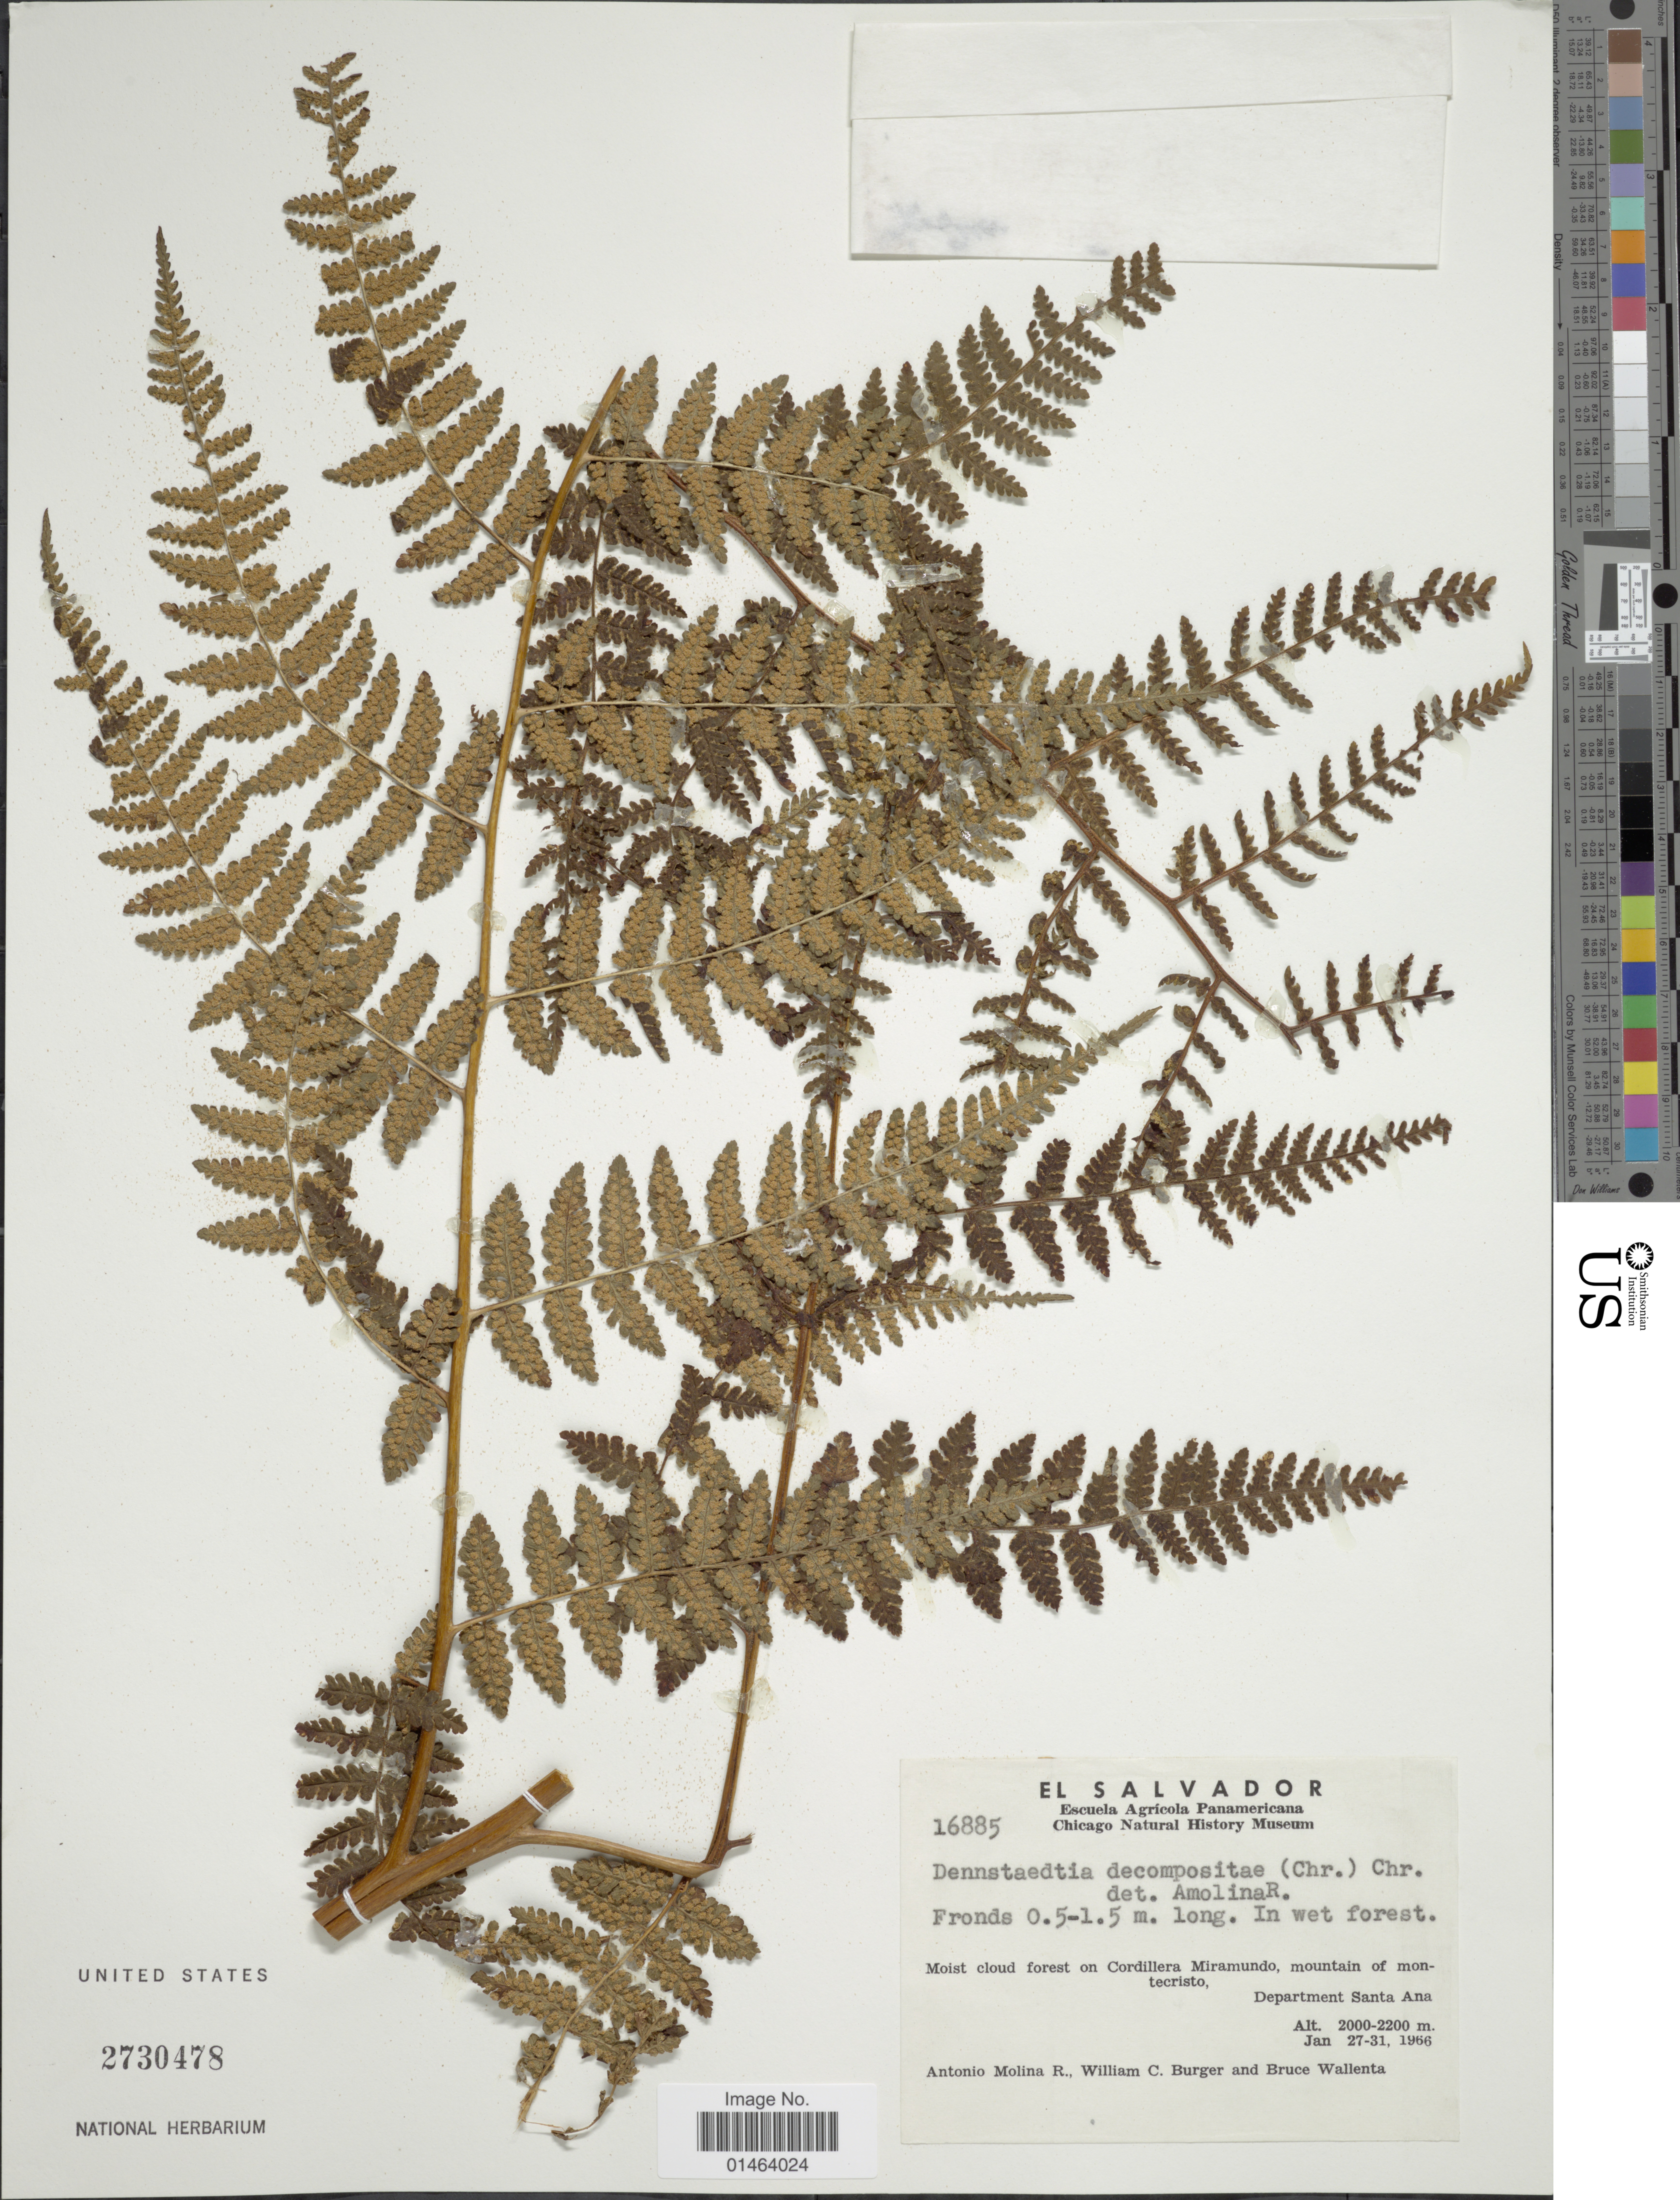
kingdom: Plantae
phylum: Tracheophyta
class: Polypodiopsida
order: Polypodiales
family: Dennstaedtiaceae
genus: Dennstaedtia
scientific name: Dennstaedtia cicutaria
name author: (Sw.) T. Moore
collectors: A. Molina R., W. Burger & B. Wallenta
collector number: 16885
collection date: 1966-01-27/1966-01-30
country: El Salvador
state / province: Santa Ana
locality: El Salvador, Moist cloud forest on Cordillera Miramundo, mountain of montecristo. Department Santa Ana.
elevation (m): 2000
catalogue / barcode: US 2730478